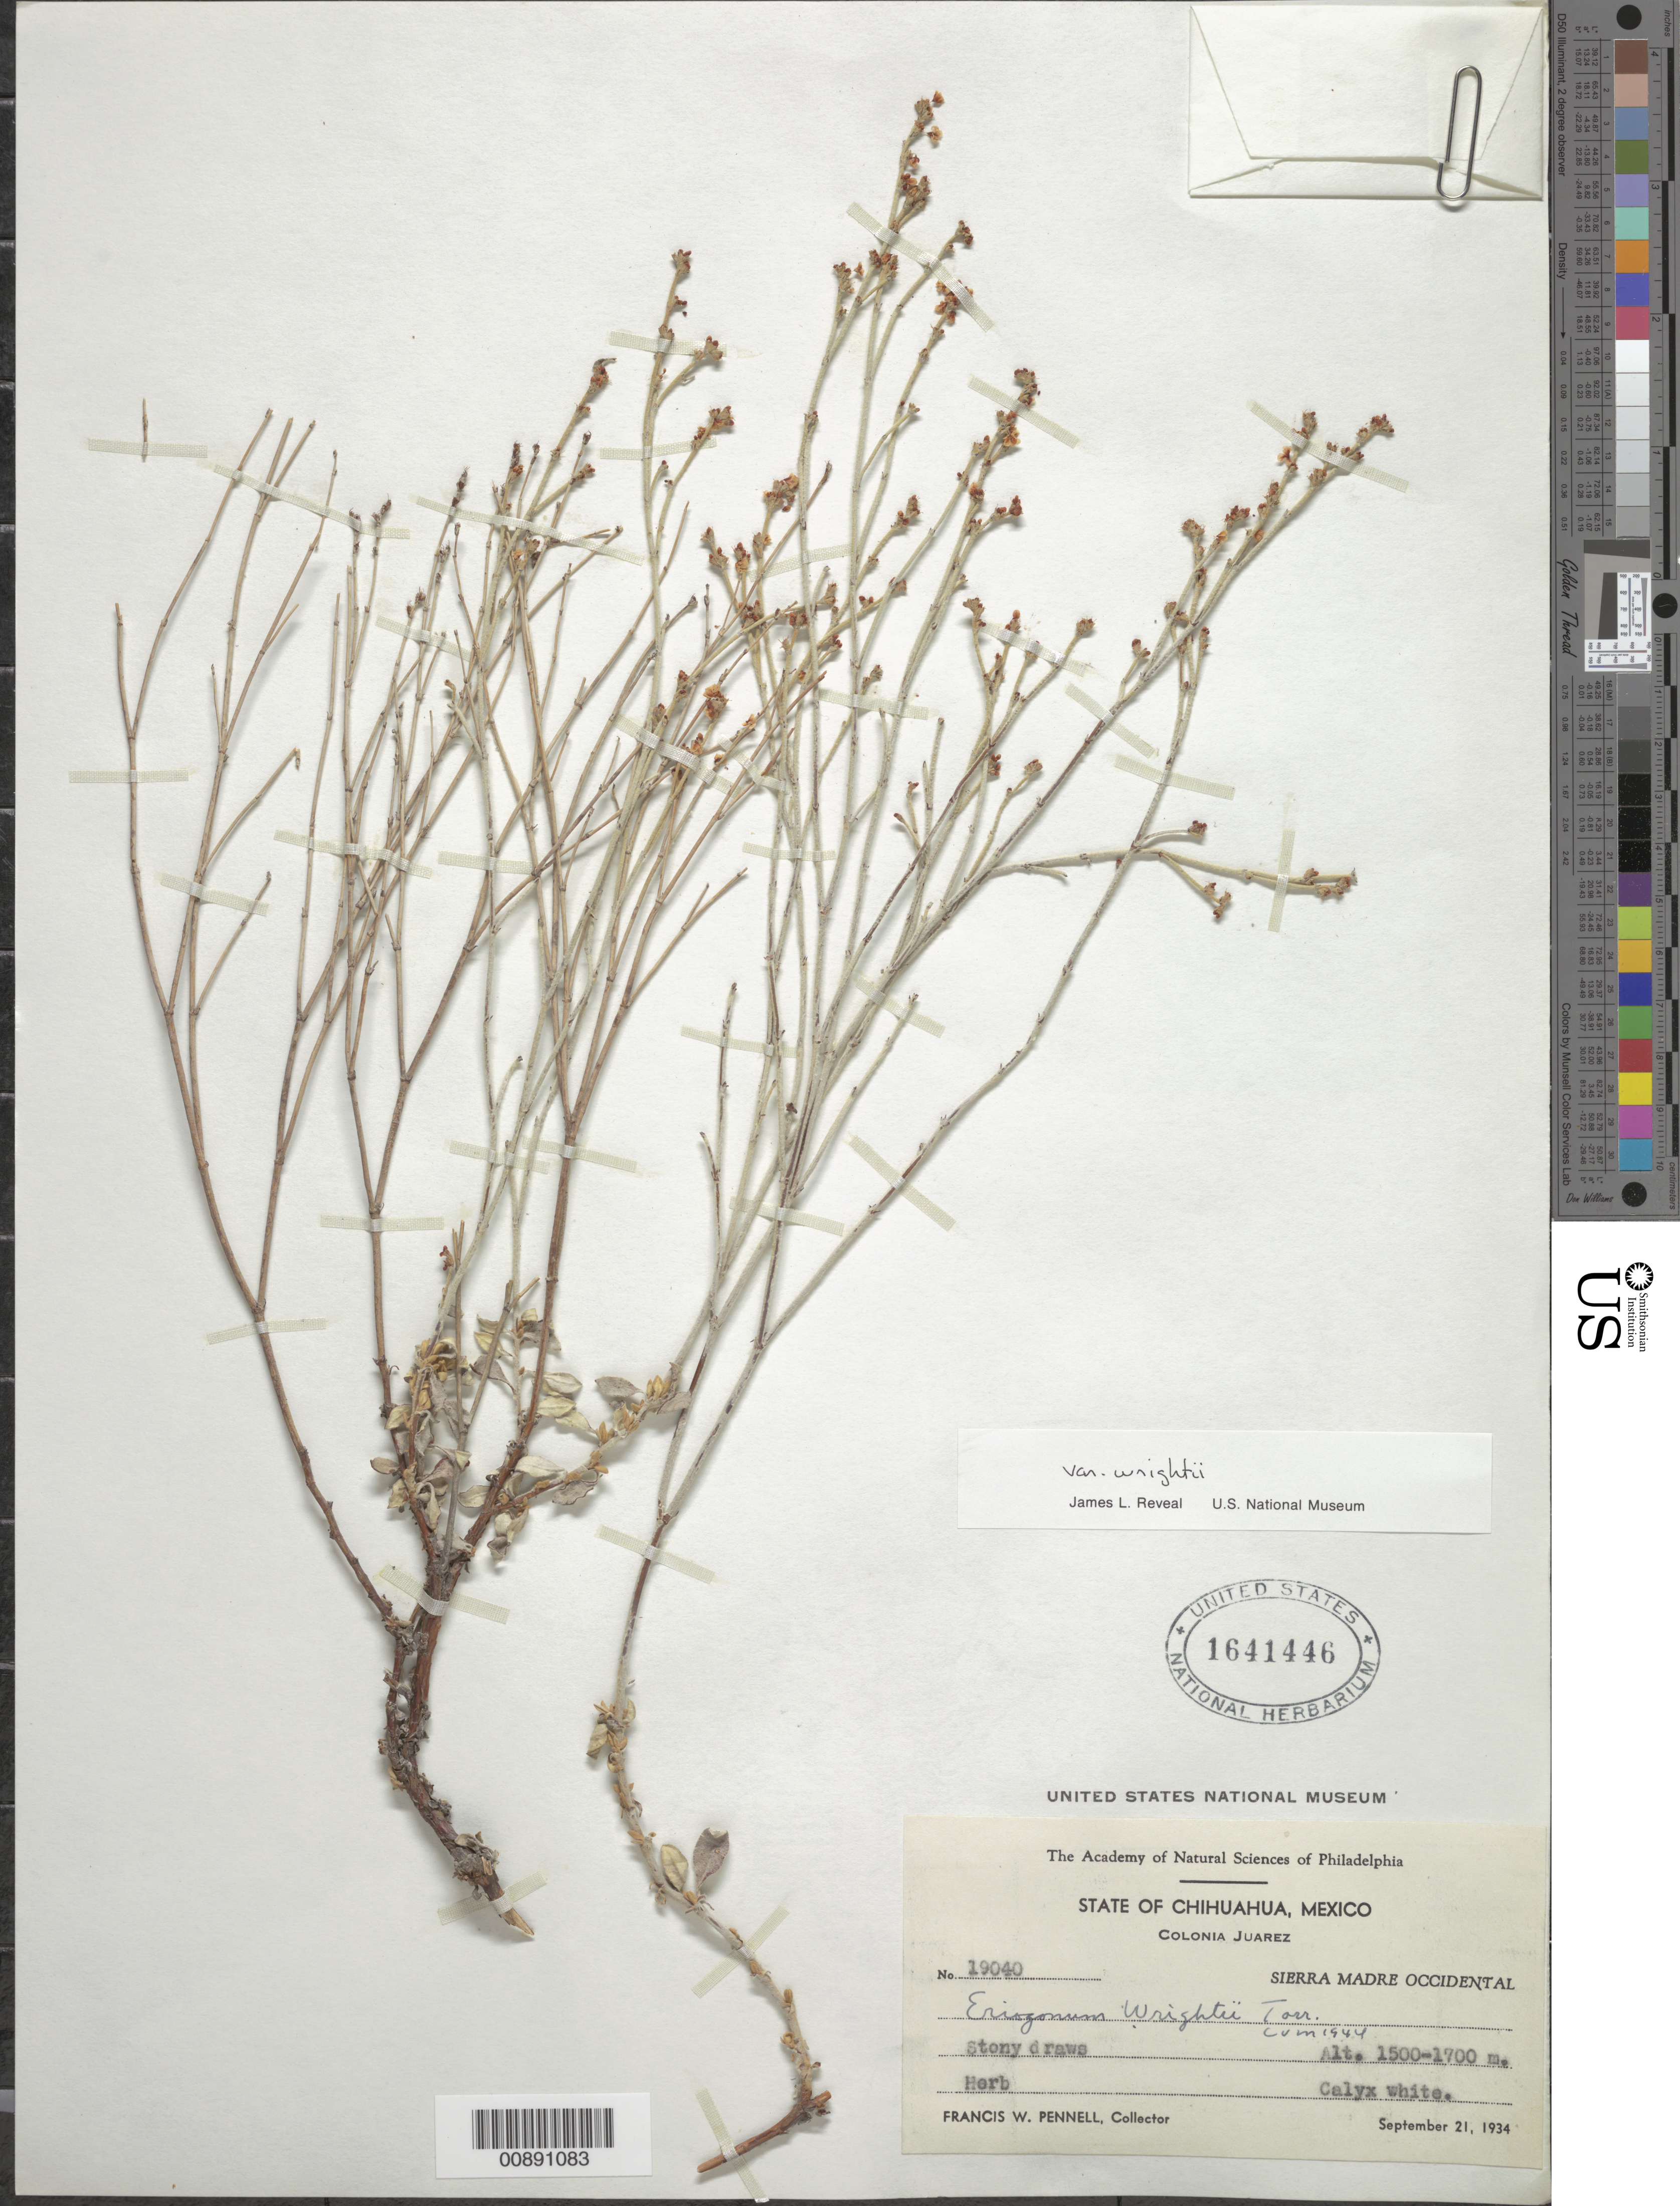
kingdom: Plantae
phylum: Tracheophyta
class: Magnoliopsida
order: Caryophyllales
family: Polygonaceae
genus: Eriogonum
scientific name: Eriogonum wrightii var. wrightii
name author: Torr. ex Benth.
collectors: F. W. Pennell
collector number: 19040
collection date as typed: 21 Sep 1934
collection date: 1934-09-21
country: Mexico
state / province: Chihuahua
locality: Colonia Juárez. Sierra Madre Occidental, Chihuahua.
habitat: Stony draws.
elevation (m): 1700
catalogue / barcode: US 1641446